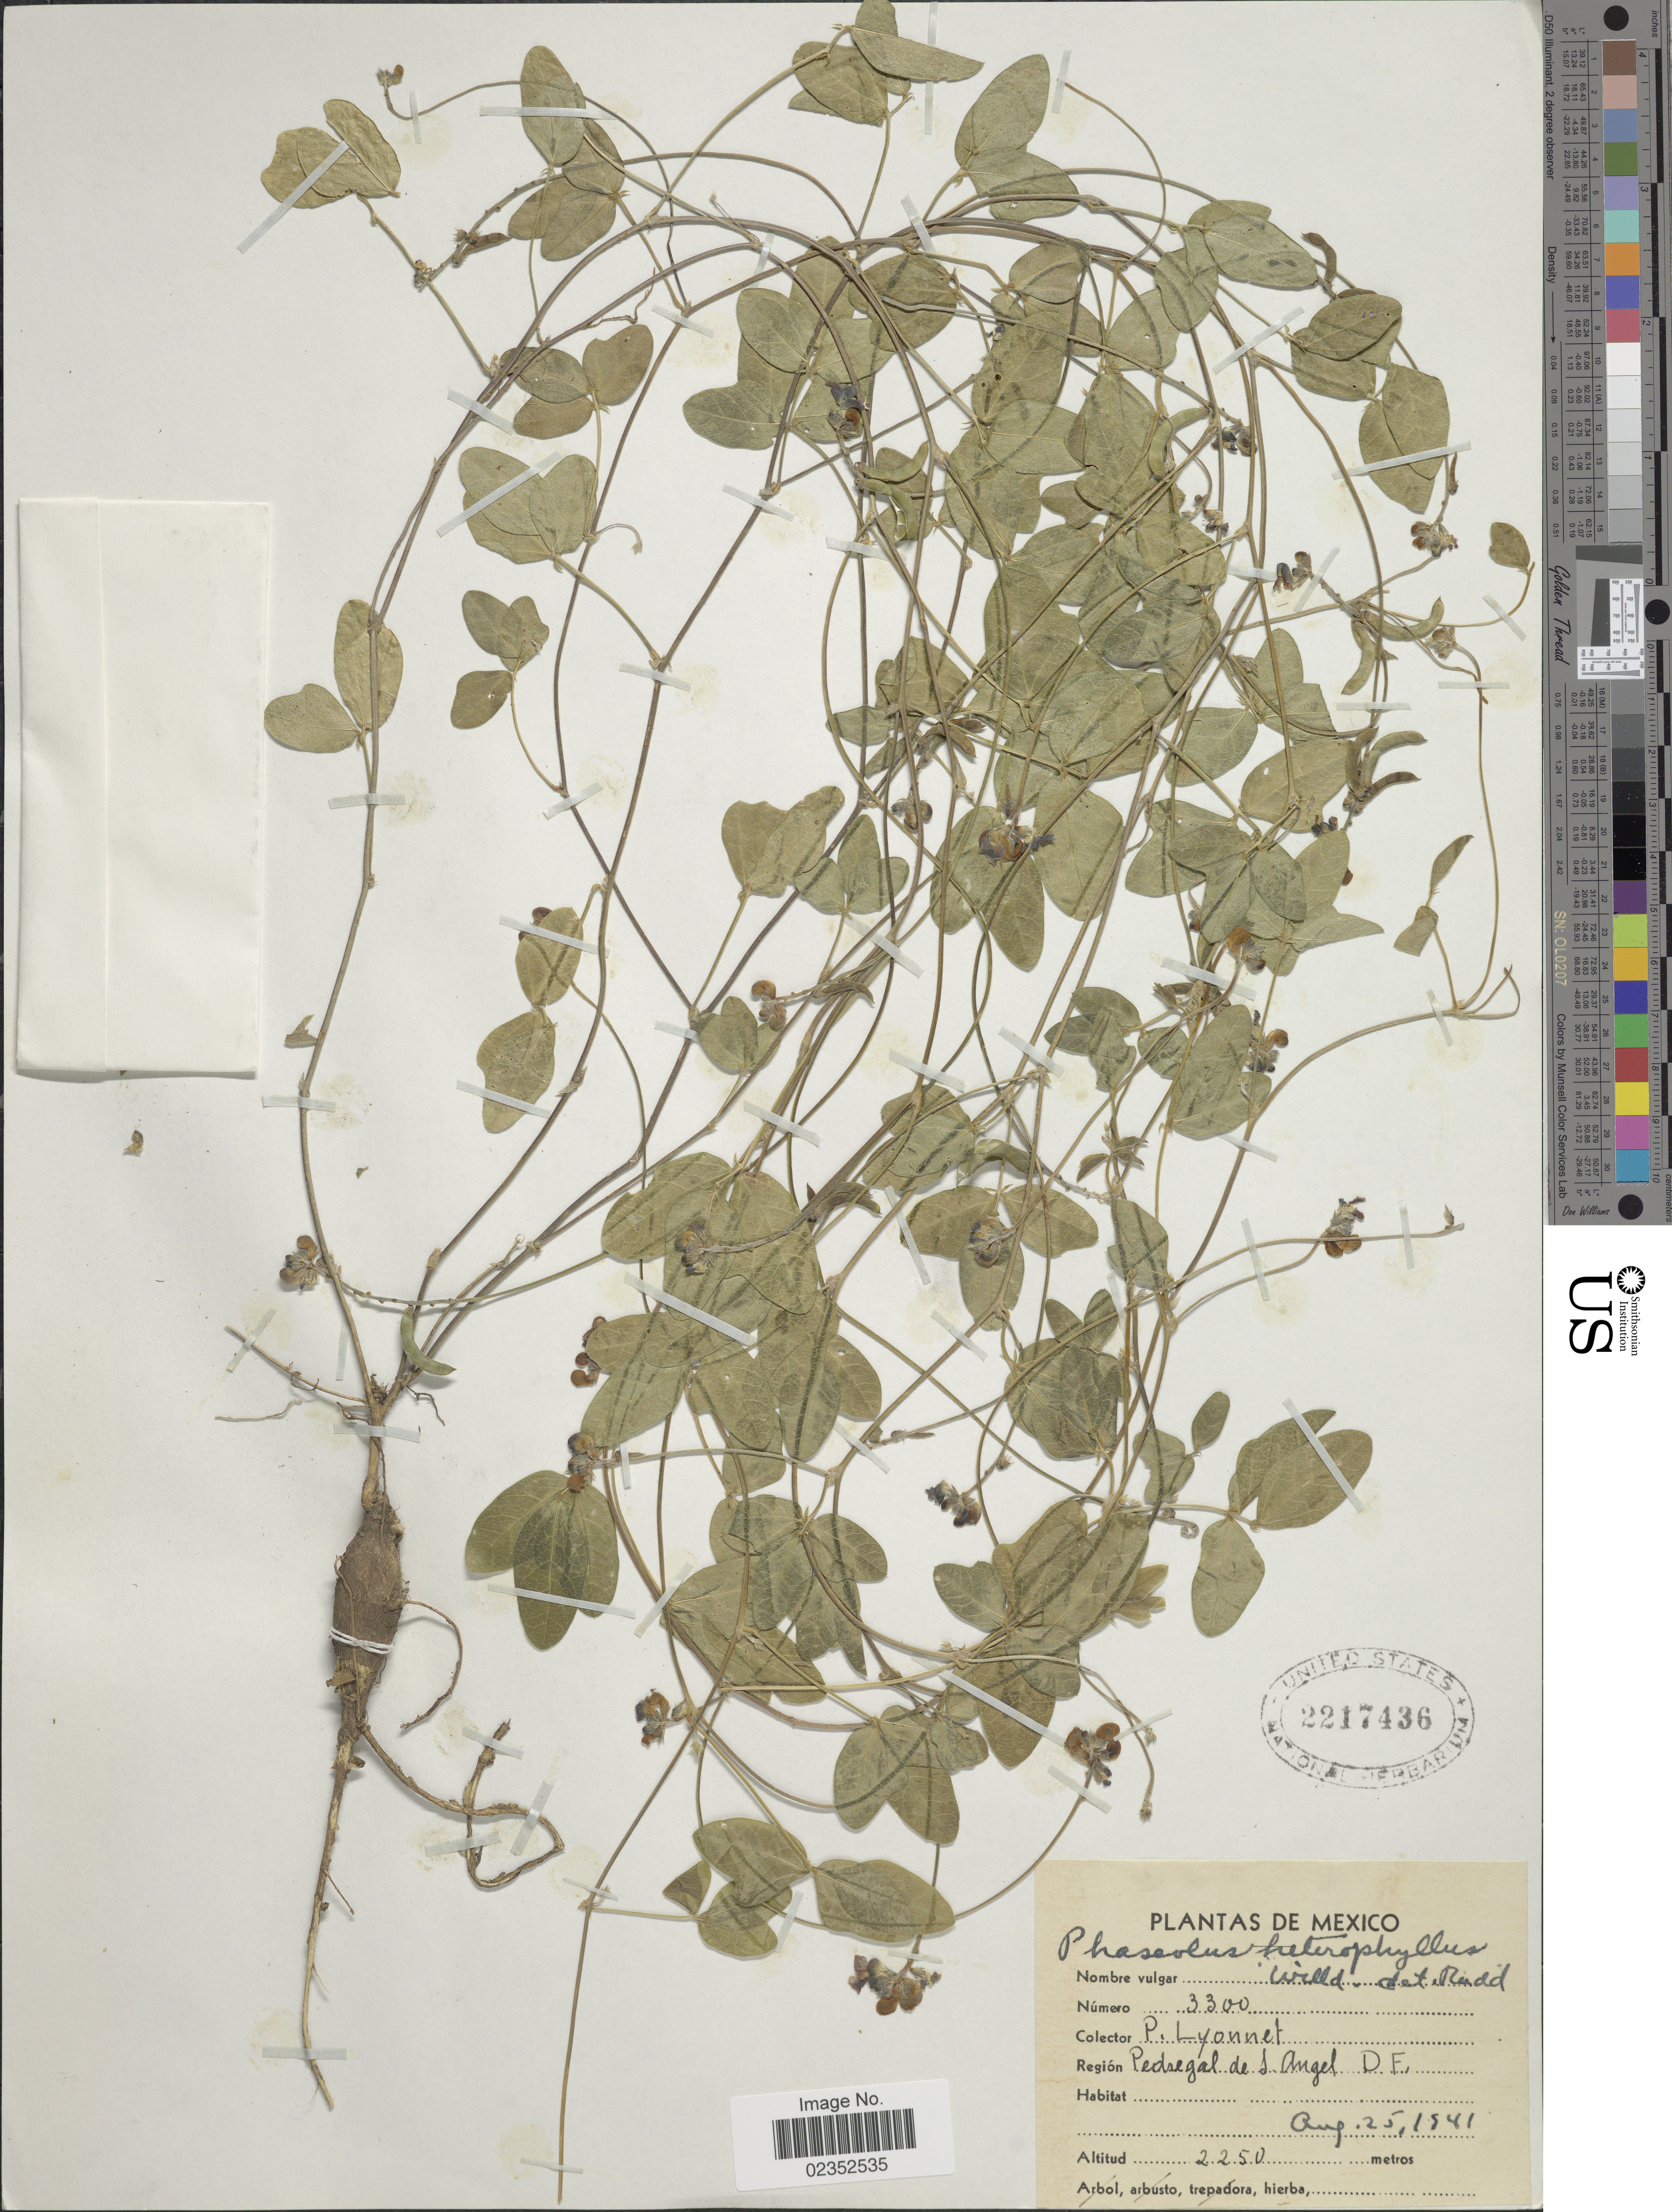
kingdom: Plantae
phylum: Tracheophyta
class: Magnoliopsida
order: Fabales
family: Fabaceae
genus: Macroptilium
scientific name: Macroptilium gibbosifolium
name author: (Ortega) A. Delgado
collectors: P. Lyonnet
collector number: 3300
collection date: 1941-08-25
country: Mexico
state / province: Distrito Federal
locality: Pedregal de S. Angel D.F.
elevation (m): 2250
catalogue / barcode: US 2217436